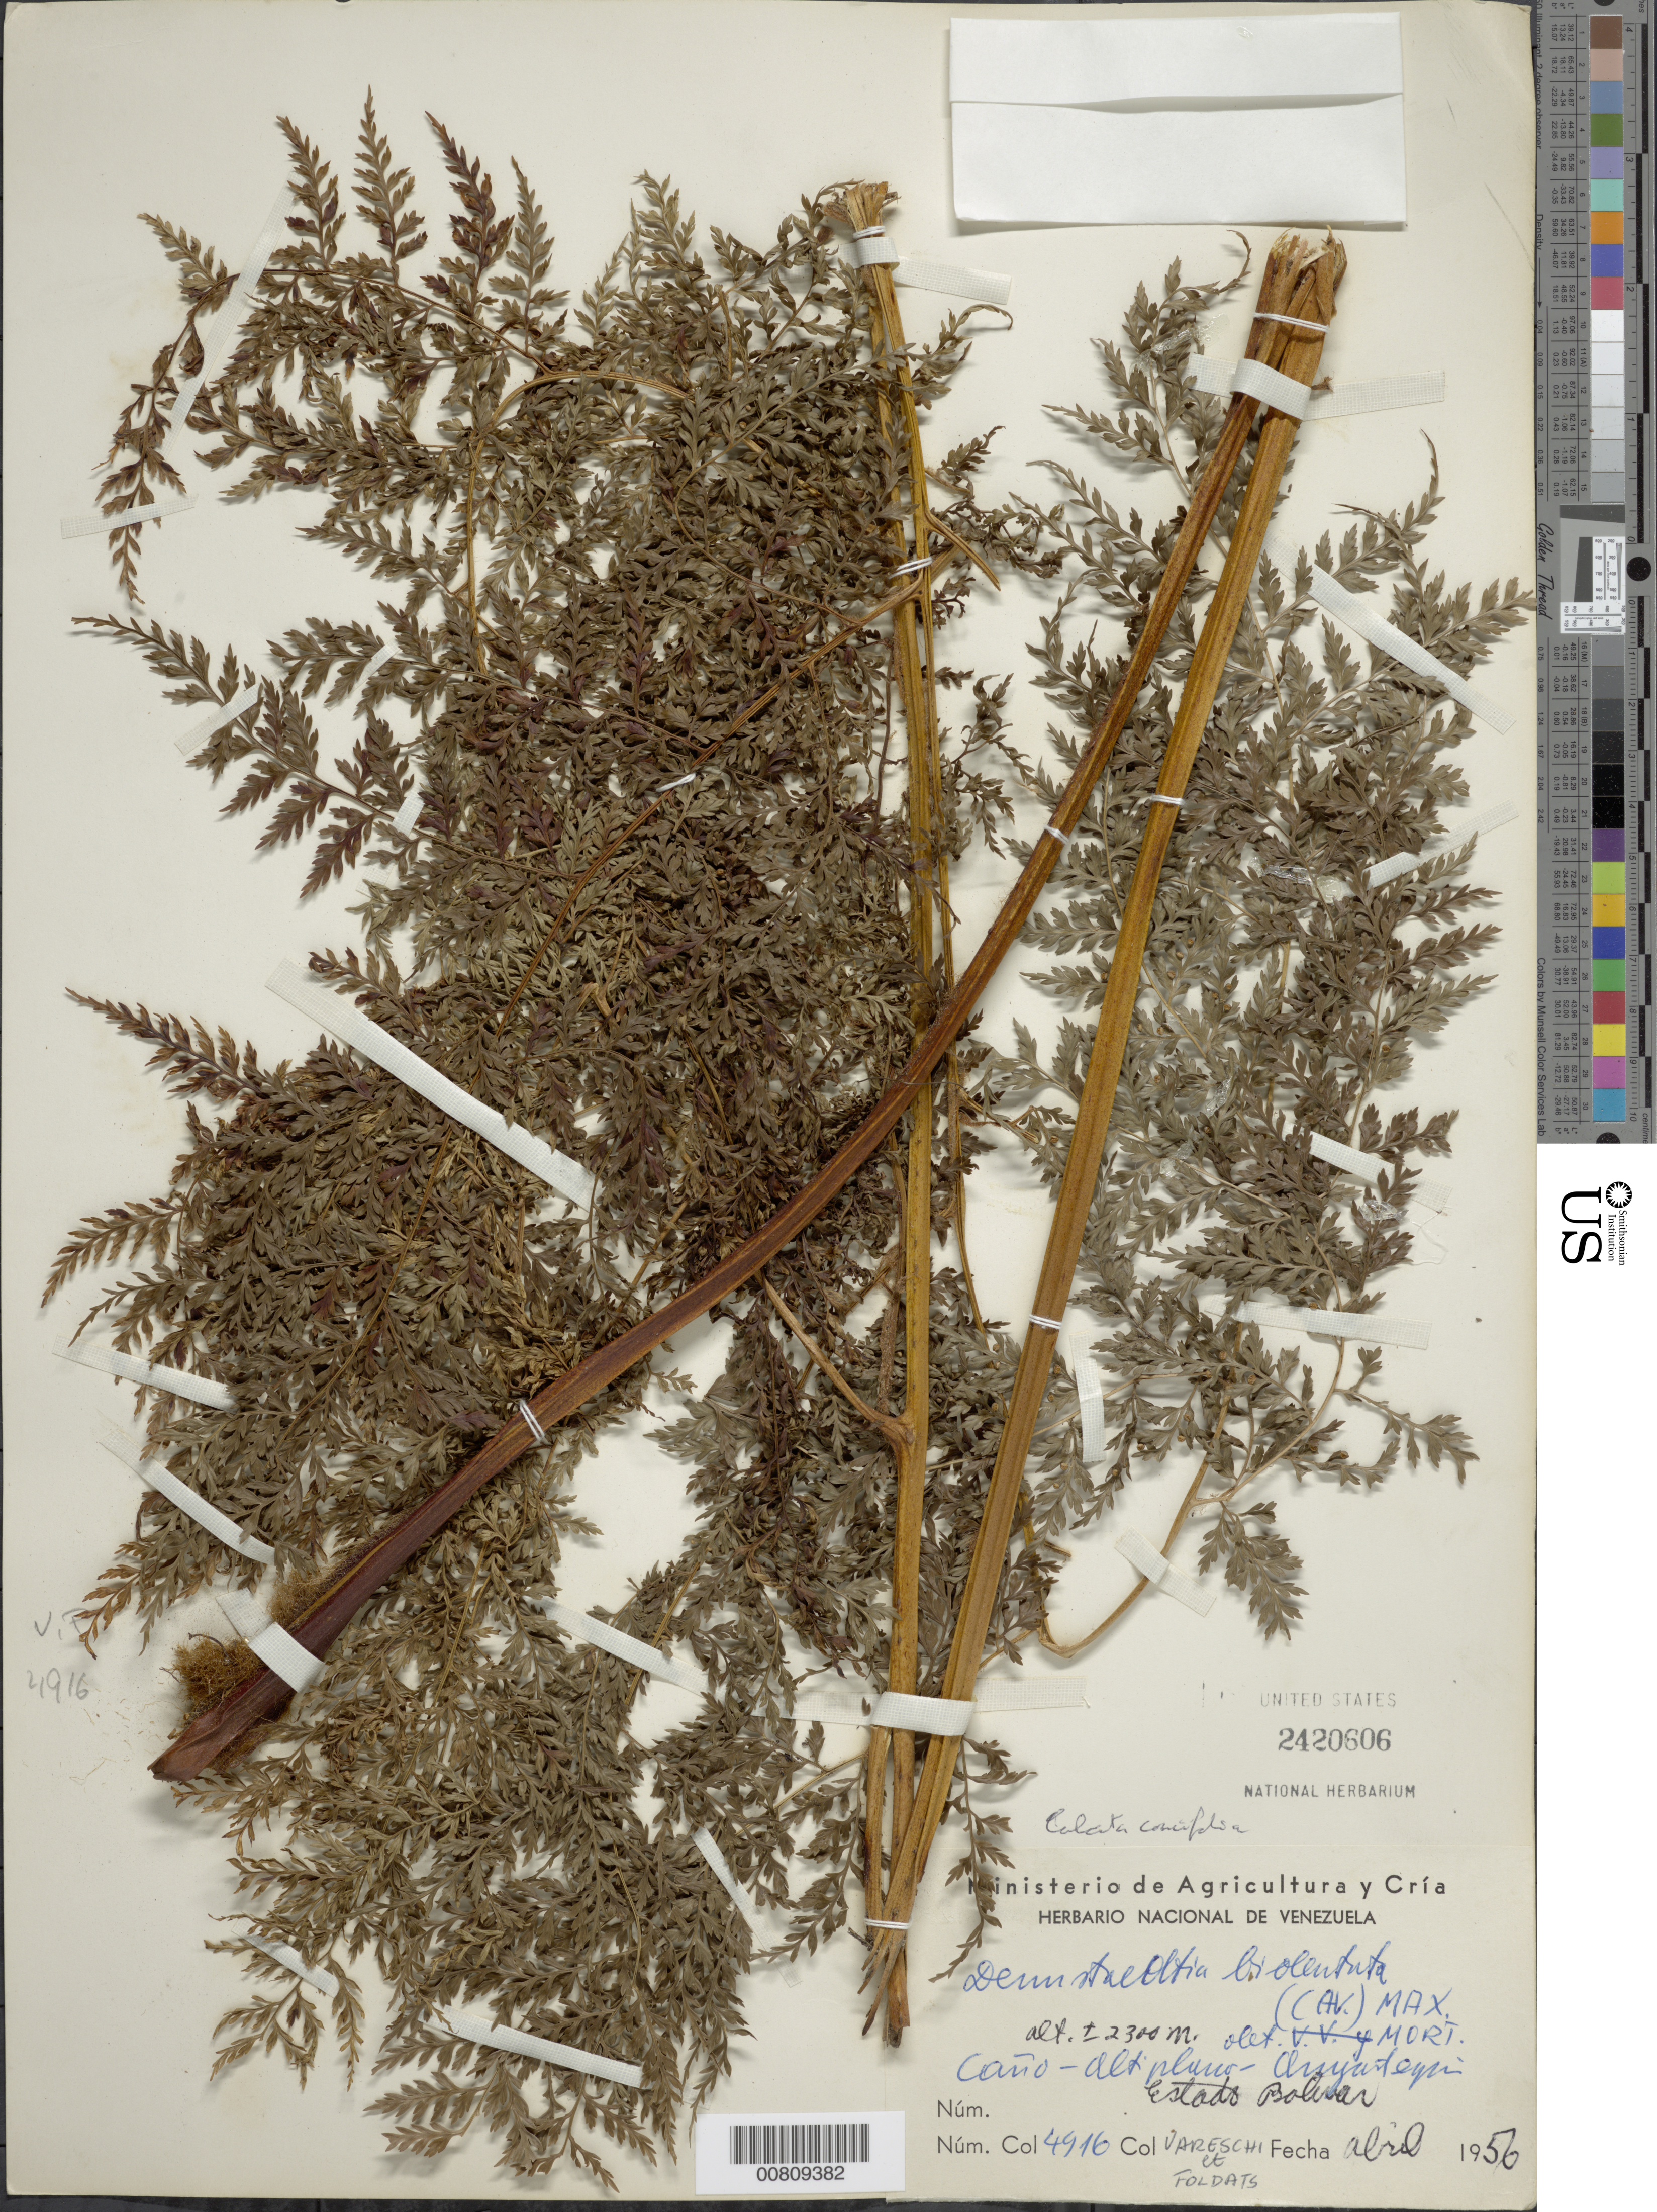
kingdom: Plantae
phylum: Tracheophyta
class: Polypodiopsida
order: Cyatheales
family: Culcitaceae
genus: Culcita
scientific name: Culcita coniifolia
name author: (Hook.) Maxon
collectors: V. Vareschi & E. Foldats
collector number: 4916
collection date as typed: Apr-56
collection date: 1956-04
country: Venezuela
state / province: Bolívar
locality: Auyan-tepuí, parte superíor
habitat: Caño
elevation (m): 2300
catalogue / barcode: US 2420606